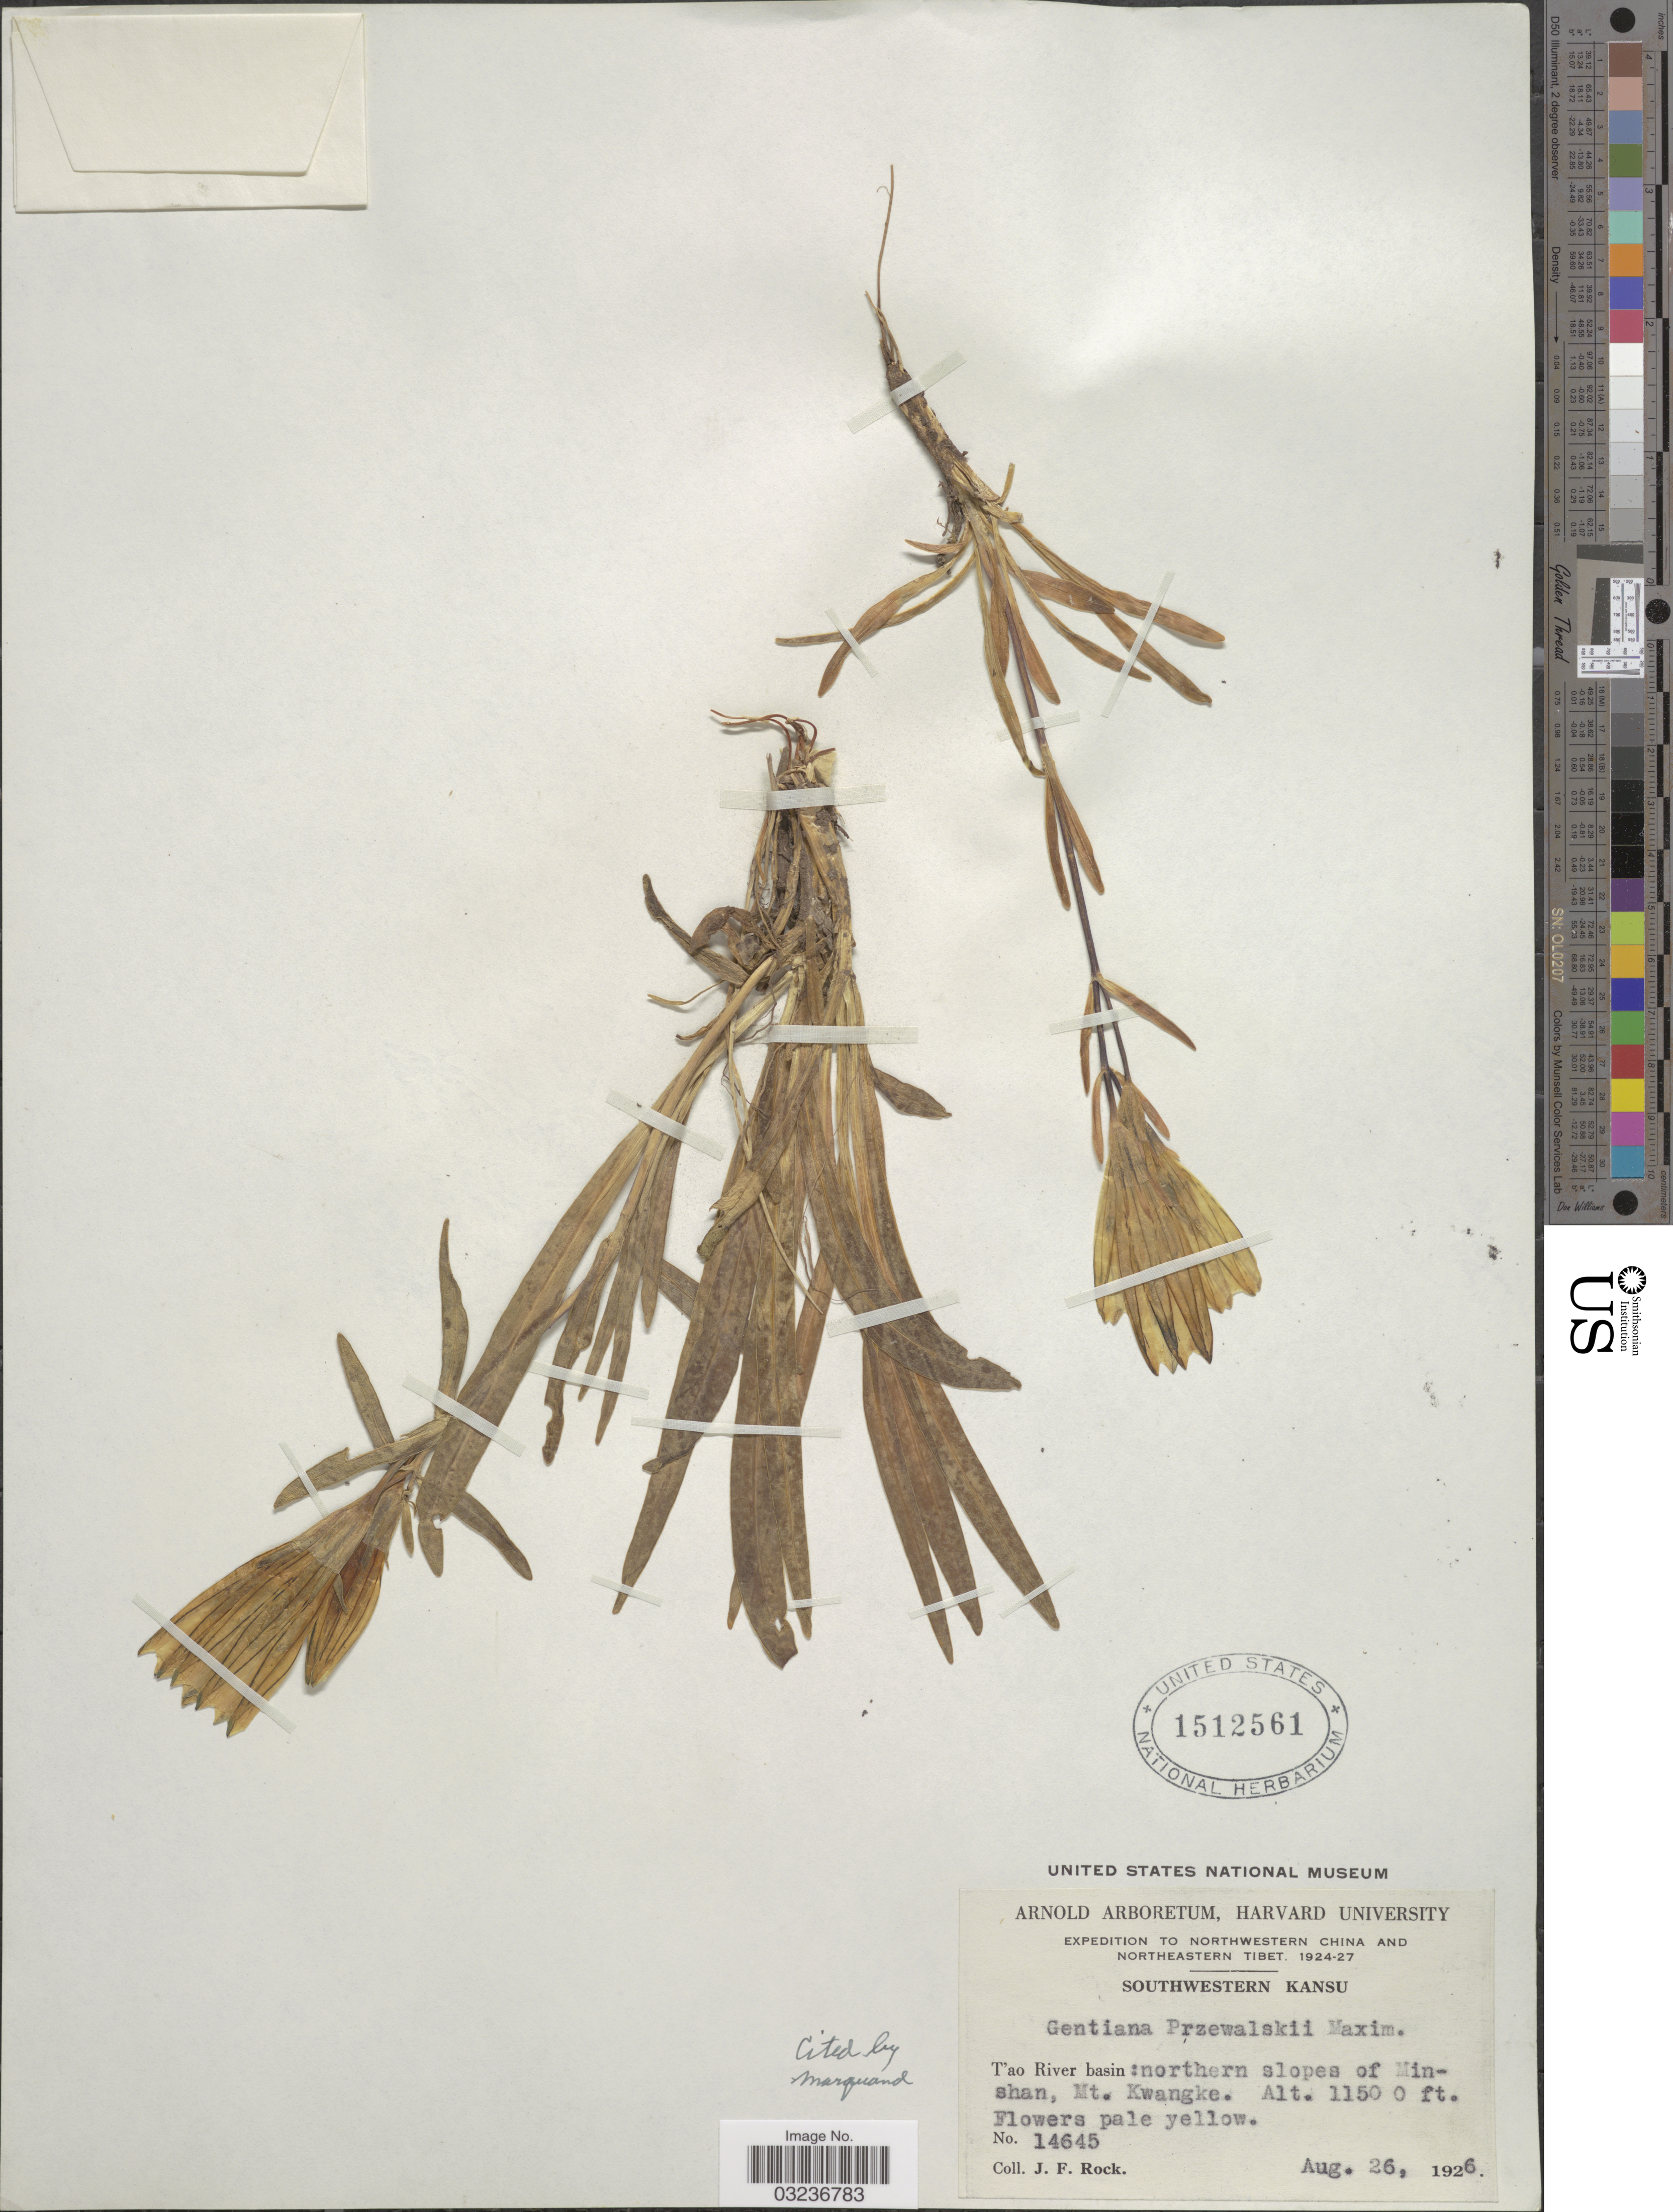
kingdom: Plantae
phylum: Tracheophyta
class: Magnoliopsida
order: Gentianales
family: Gentianaceae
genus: Gentiana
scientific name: Gentiana przewalskii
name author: Maxim.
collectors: J. Rock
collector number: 14645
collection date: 1926-08-26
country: China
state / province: Gansu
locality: Northwestern China and Northeastern Tibet, Southwestern Kansu, T'ao River basin: northern slopes of Minshan, Mt. Kwangke.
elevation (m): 3505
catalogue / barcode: US 1512561